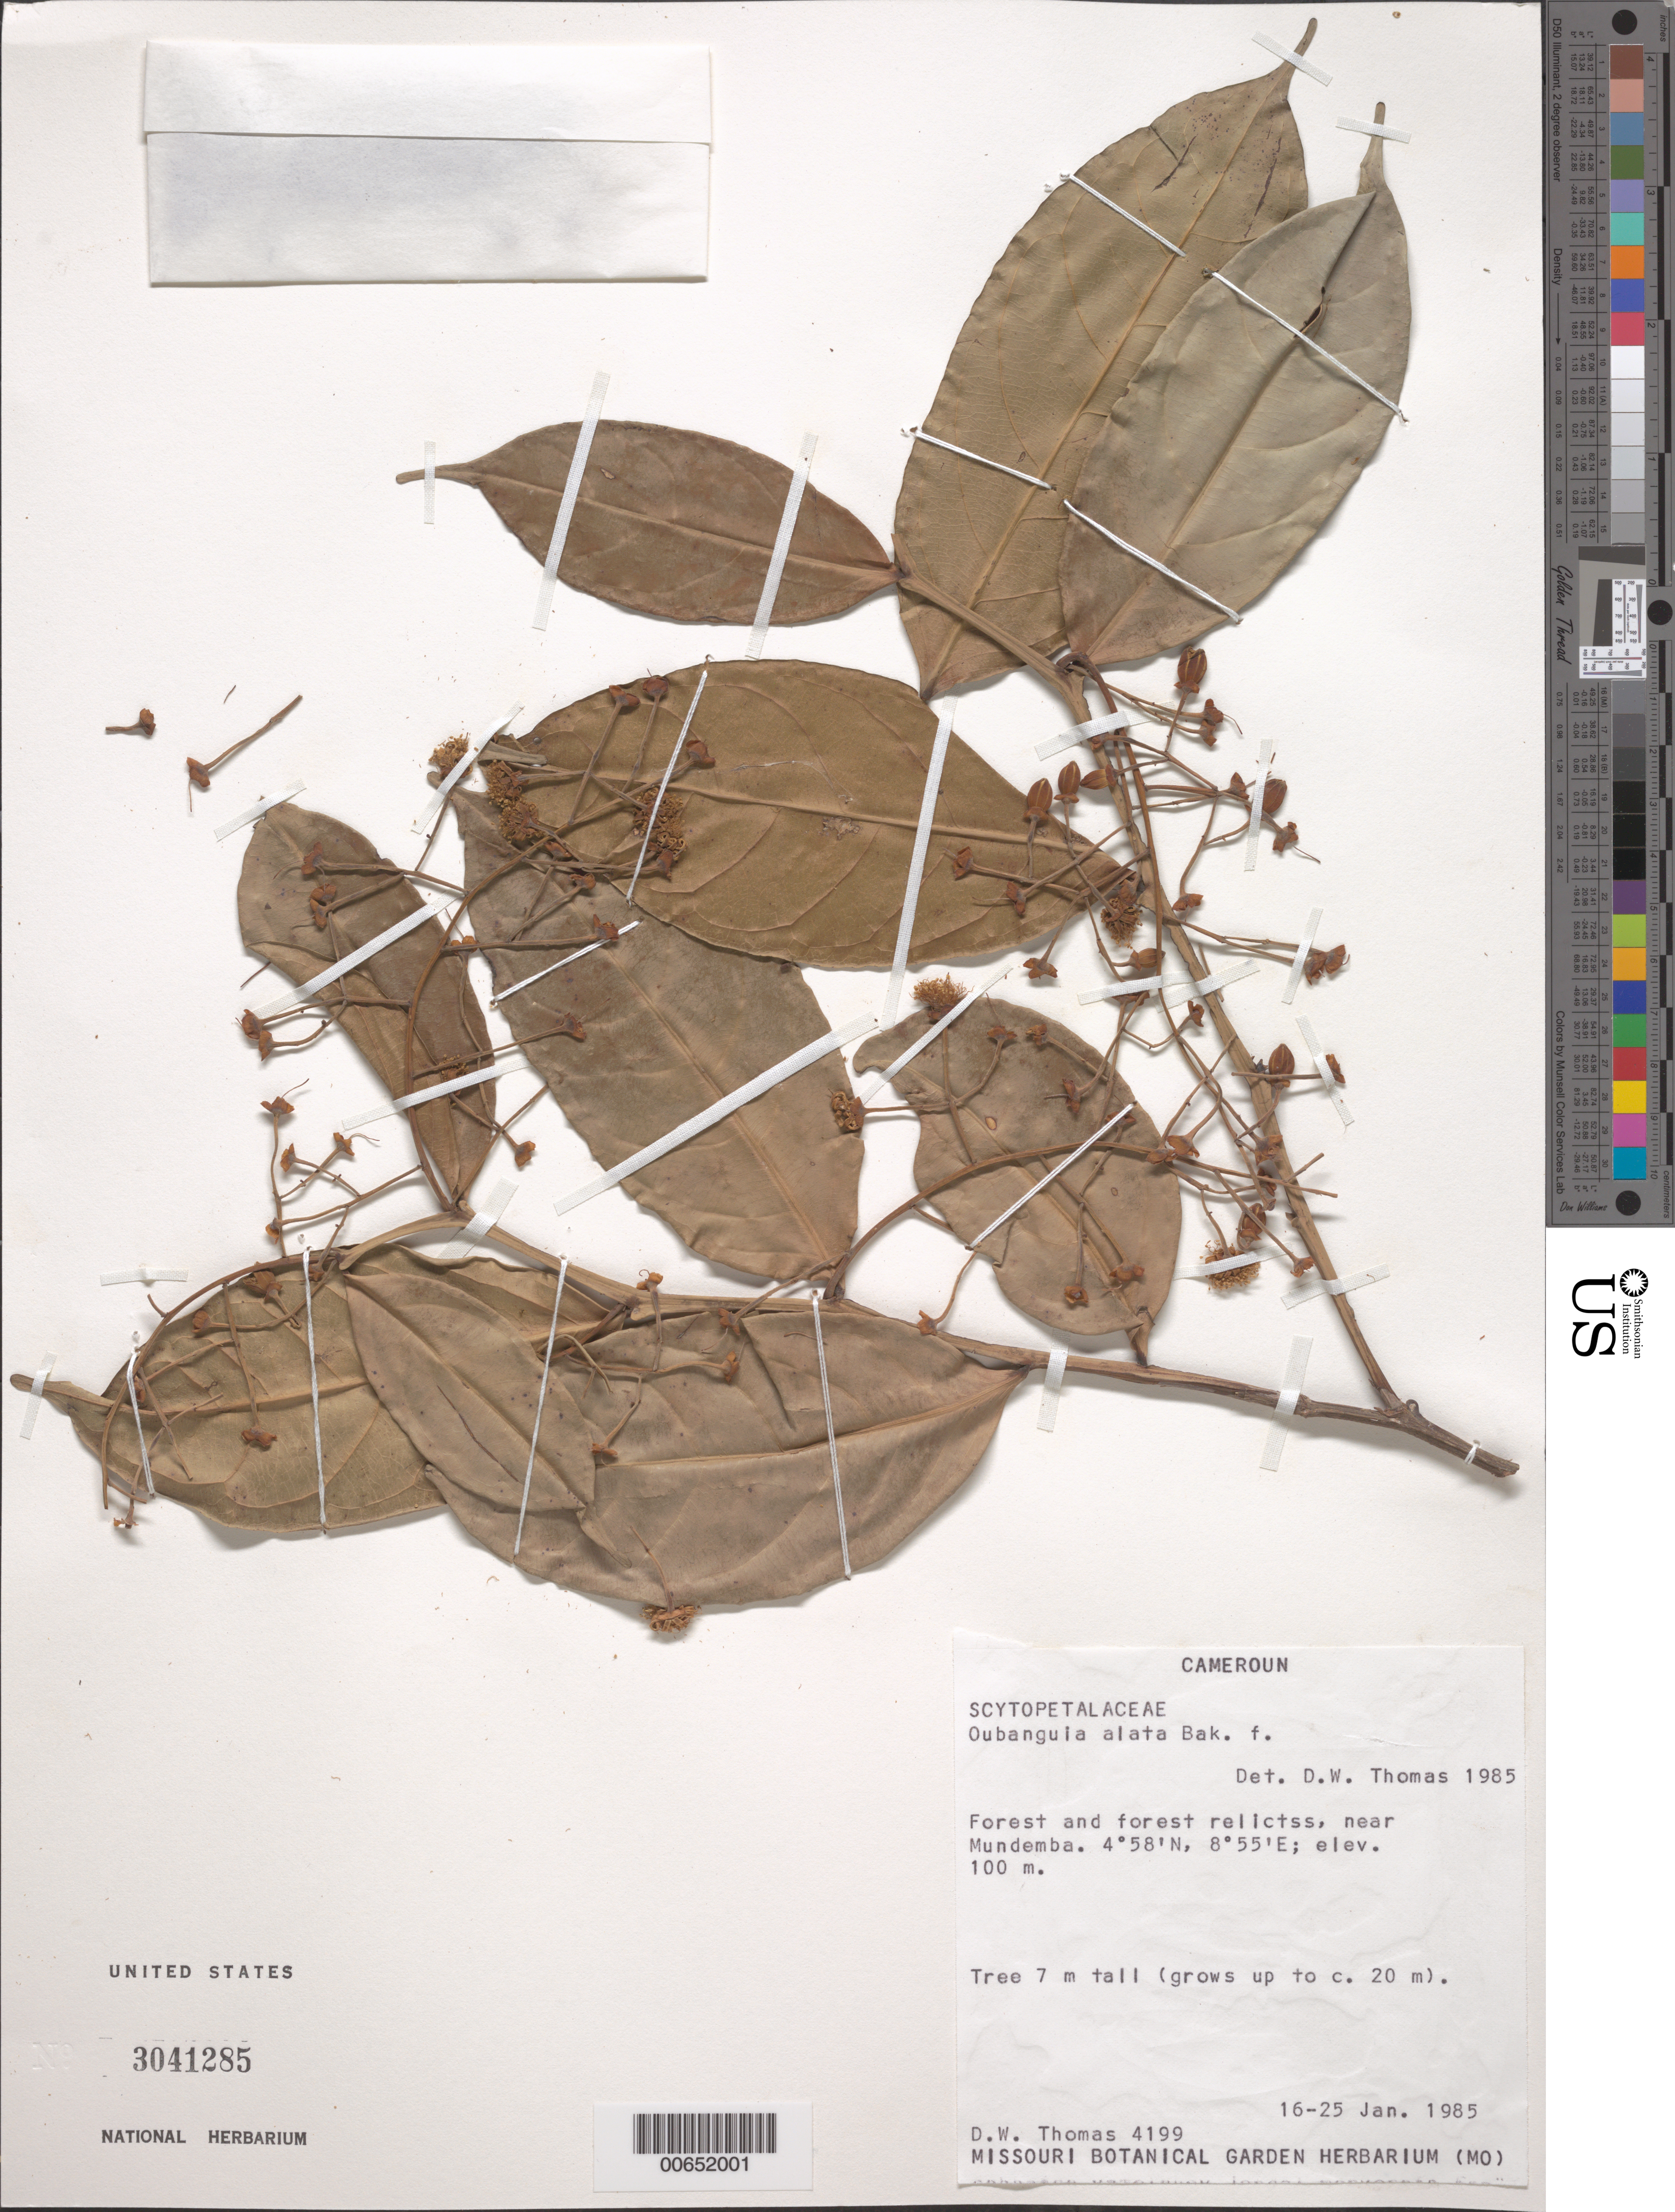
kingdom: Plantae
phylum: Tracheophyta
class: Magnoliopsida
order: Ericales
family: Lecythidaceae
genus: Oubanguia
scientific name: Oubanguia alata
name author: Baker f.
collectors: D. W. Thomas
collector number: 4199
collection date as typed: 16 Jan 1985 to 25 Jan 1985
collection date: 1985-01-16/1985-01-25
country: Cameroon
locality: Near mundemba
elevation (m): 100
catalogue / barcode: US 3041285